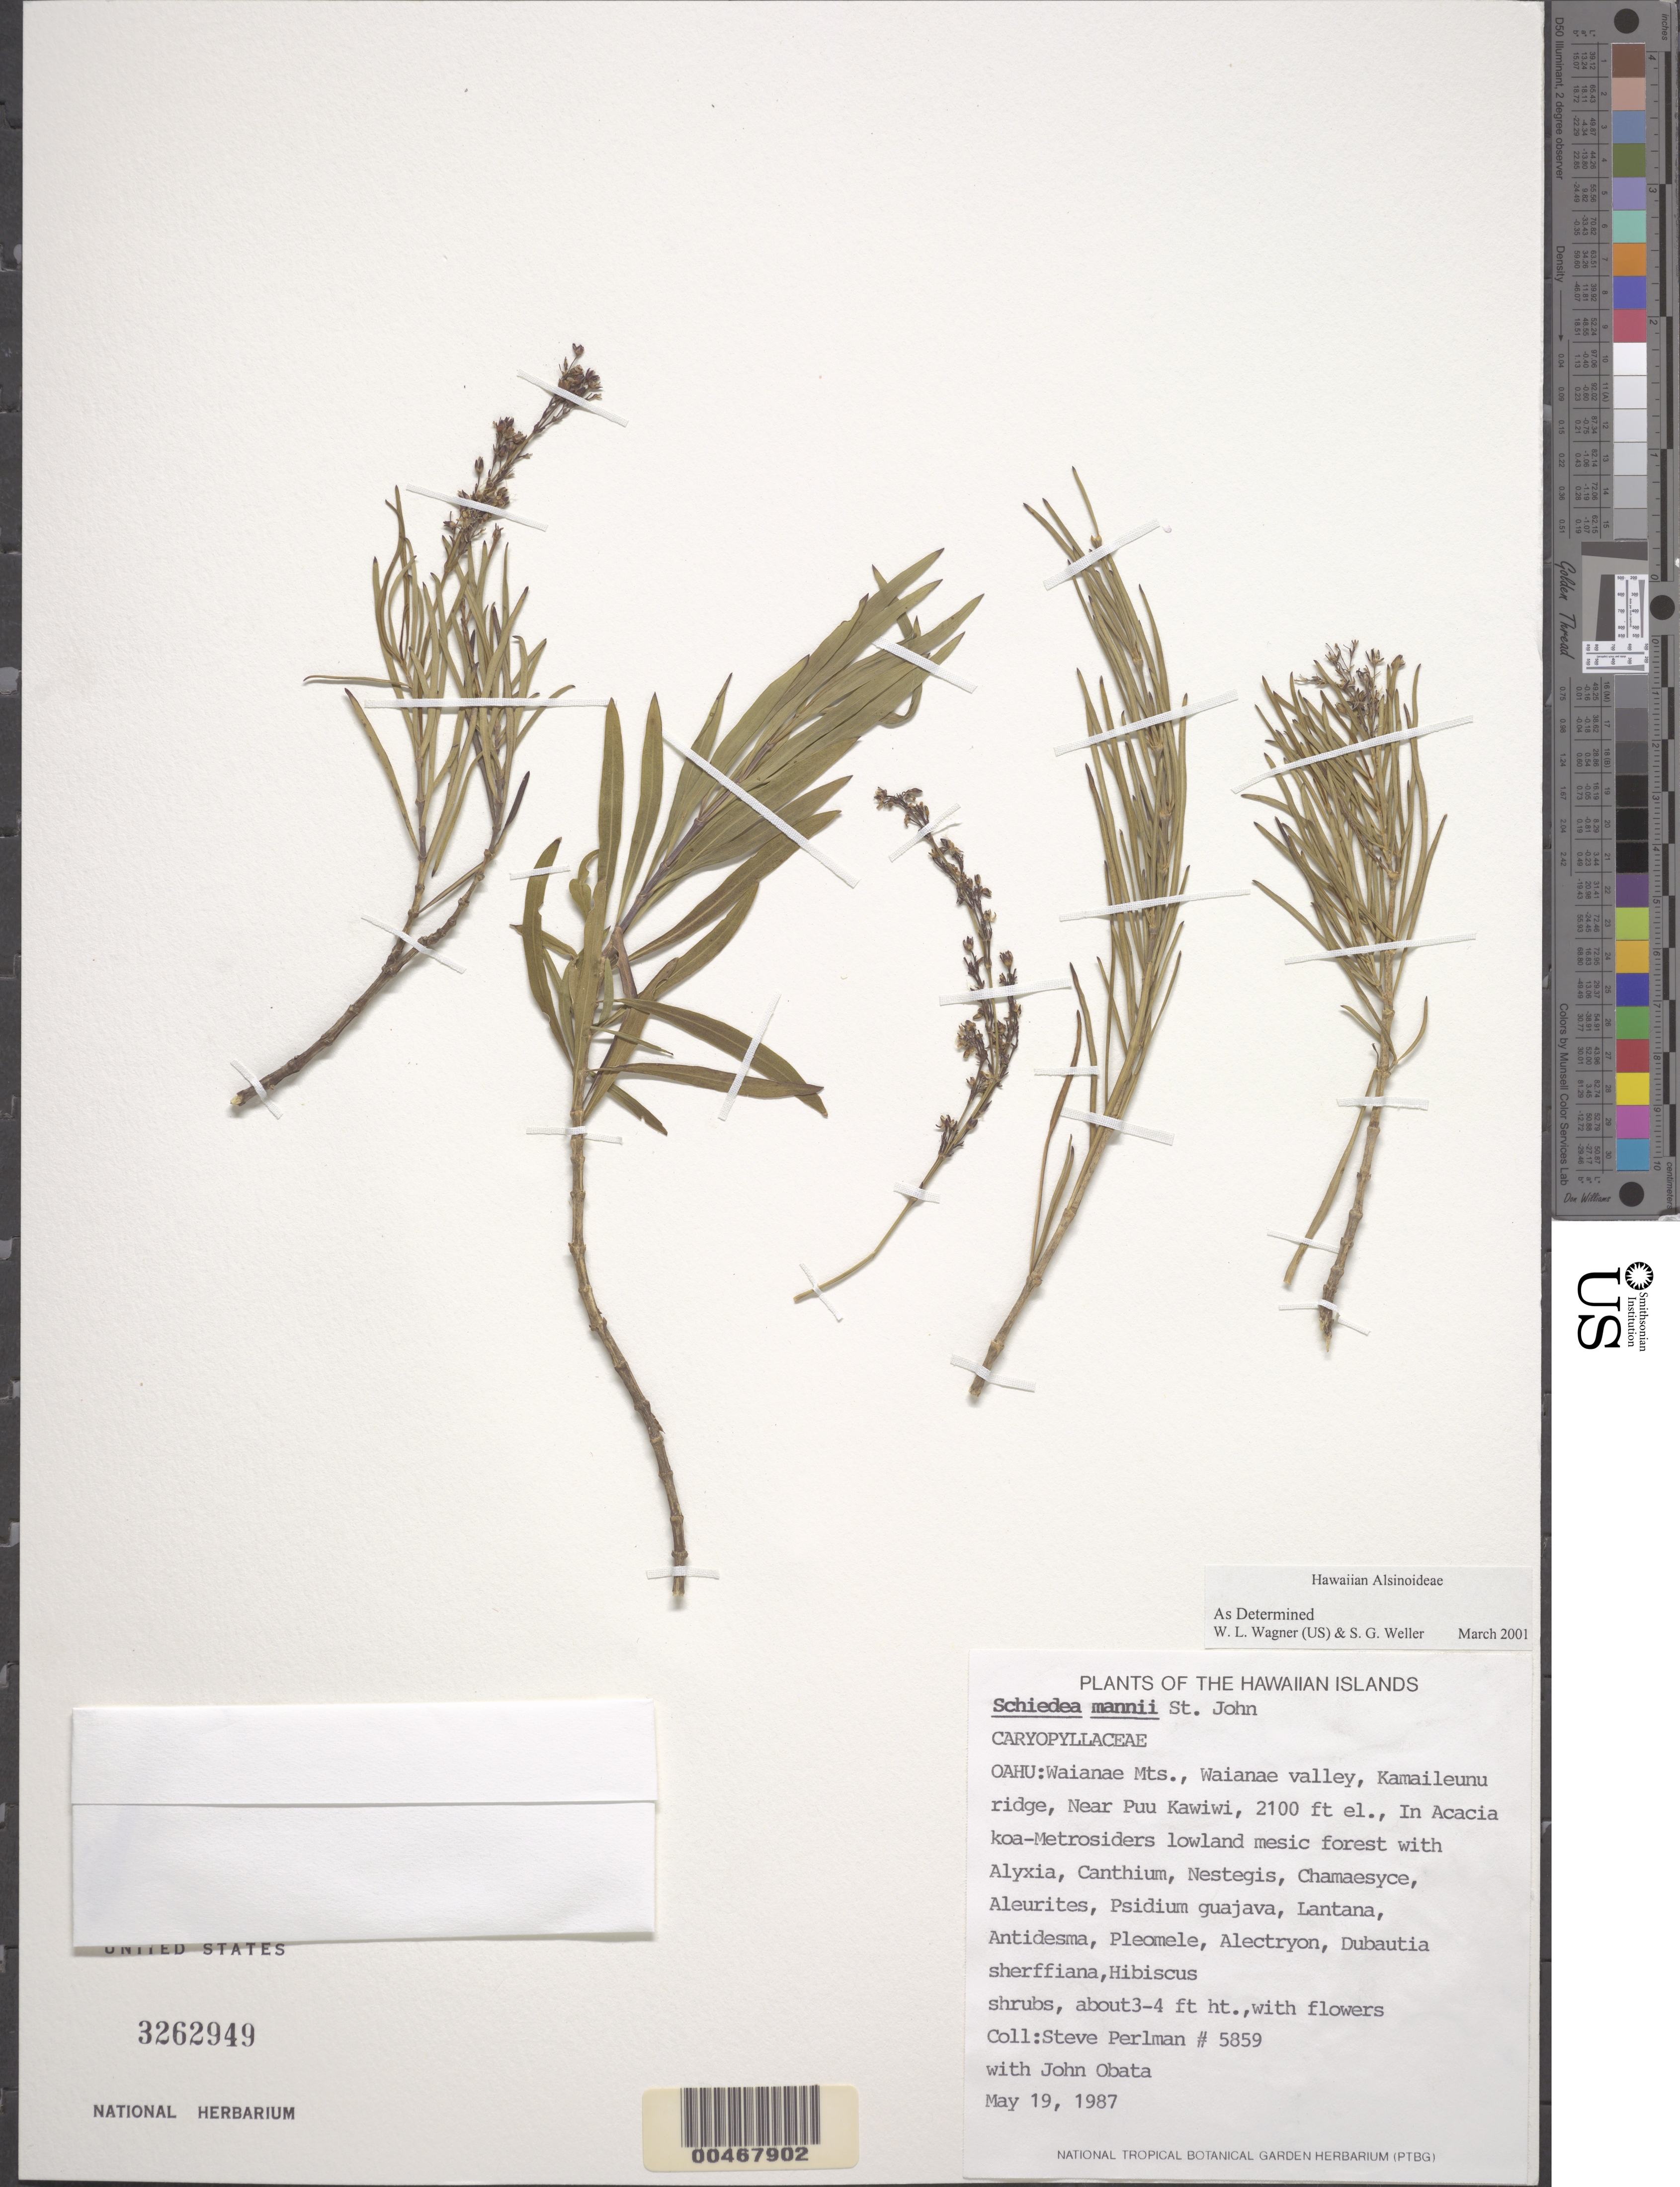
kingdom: Plantae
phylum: Tracheophyta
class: Magnoliopsida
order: Caryophyllales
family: Caryophyllaceae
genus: Schiedea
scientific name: Schiedea mannii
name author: H. St. John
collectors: S. P. Perlman & J. Obata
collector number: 5859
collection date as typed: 19 May 1987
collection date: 1987-05-19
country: United States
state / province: Hawaii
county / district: Honolulu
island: Oahu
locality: Waianae Mts., Waianea Valley, Kamaileunu Ridge, near Puu Kawiwi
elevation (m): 640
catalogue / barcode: US 3262949